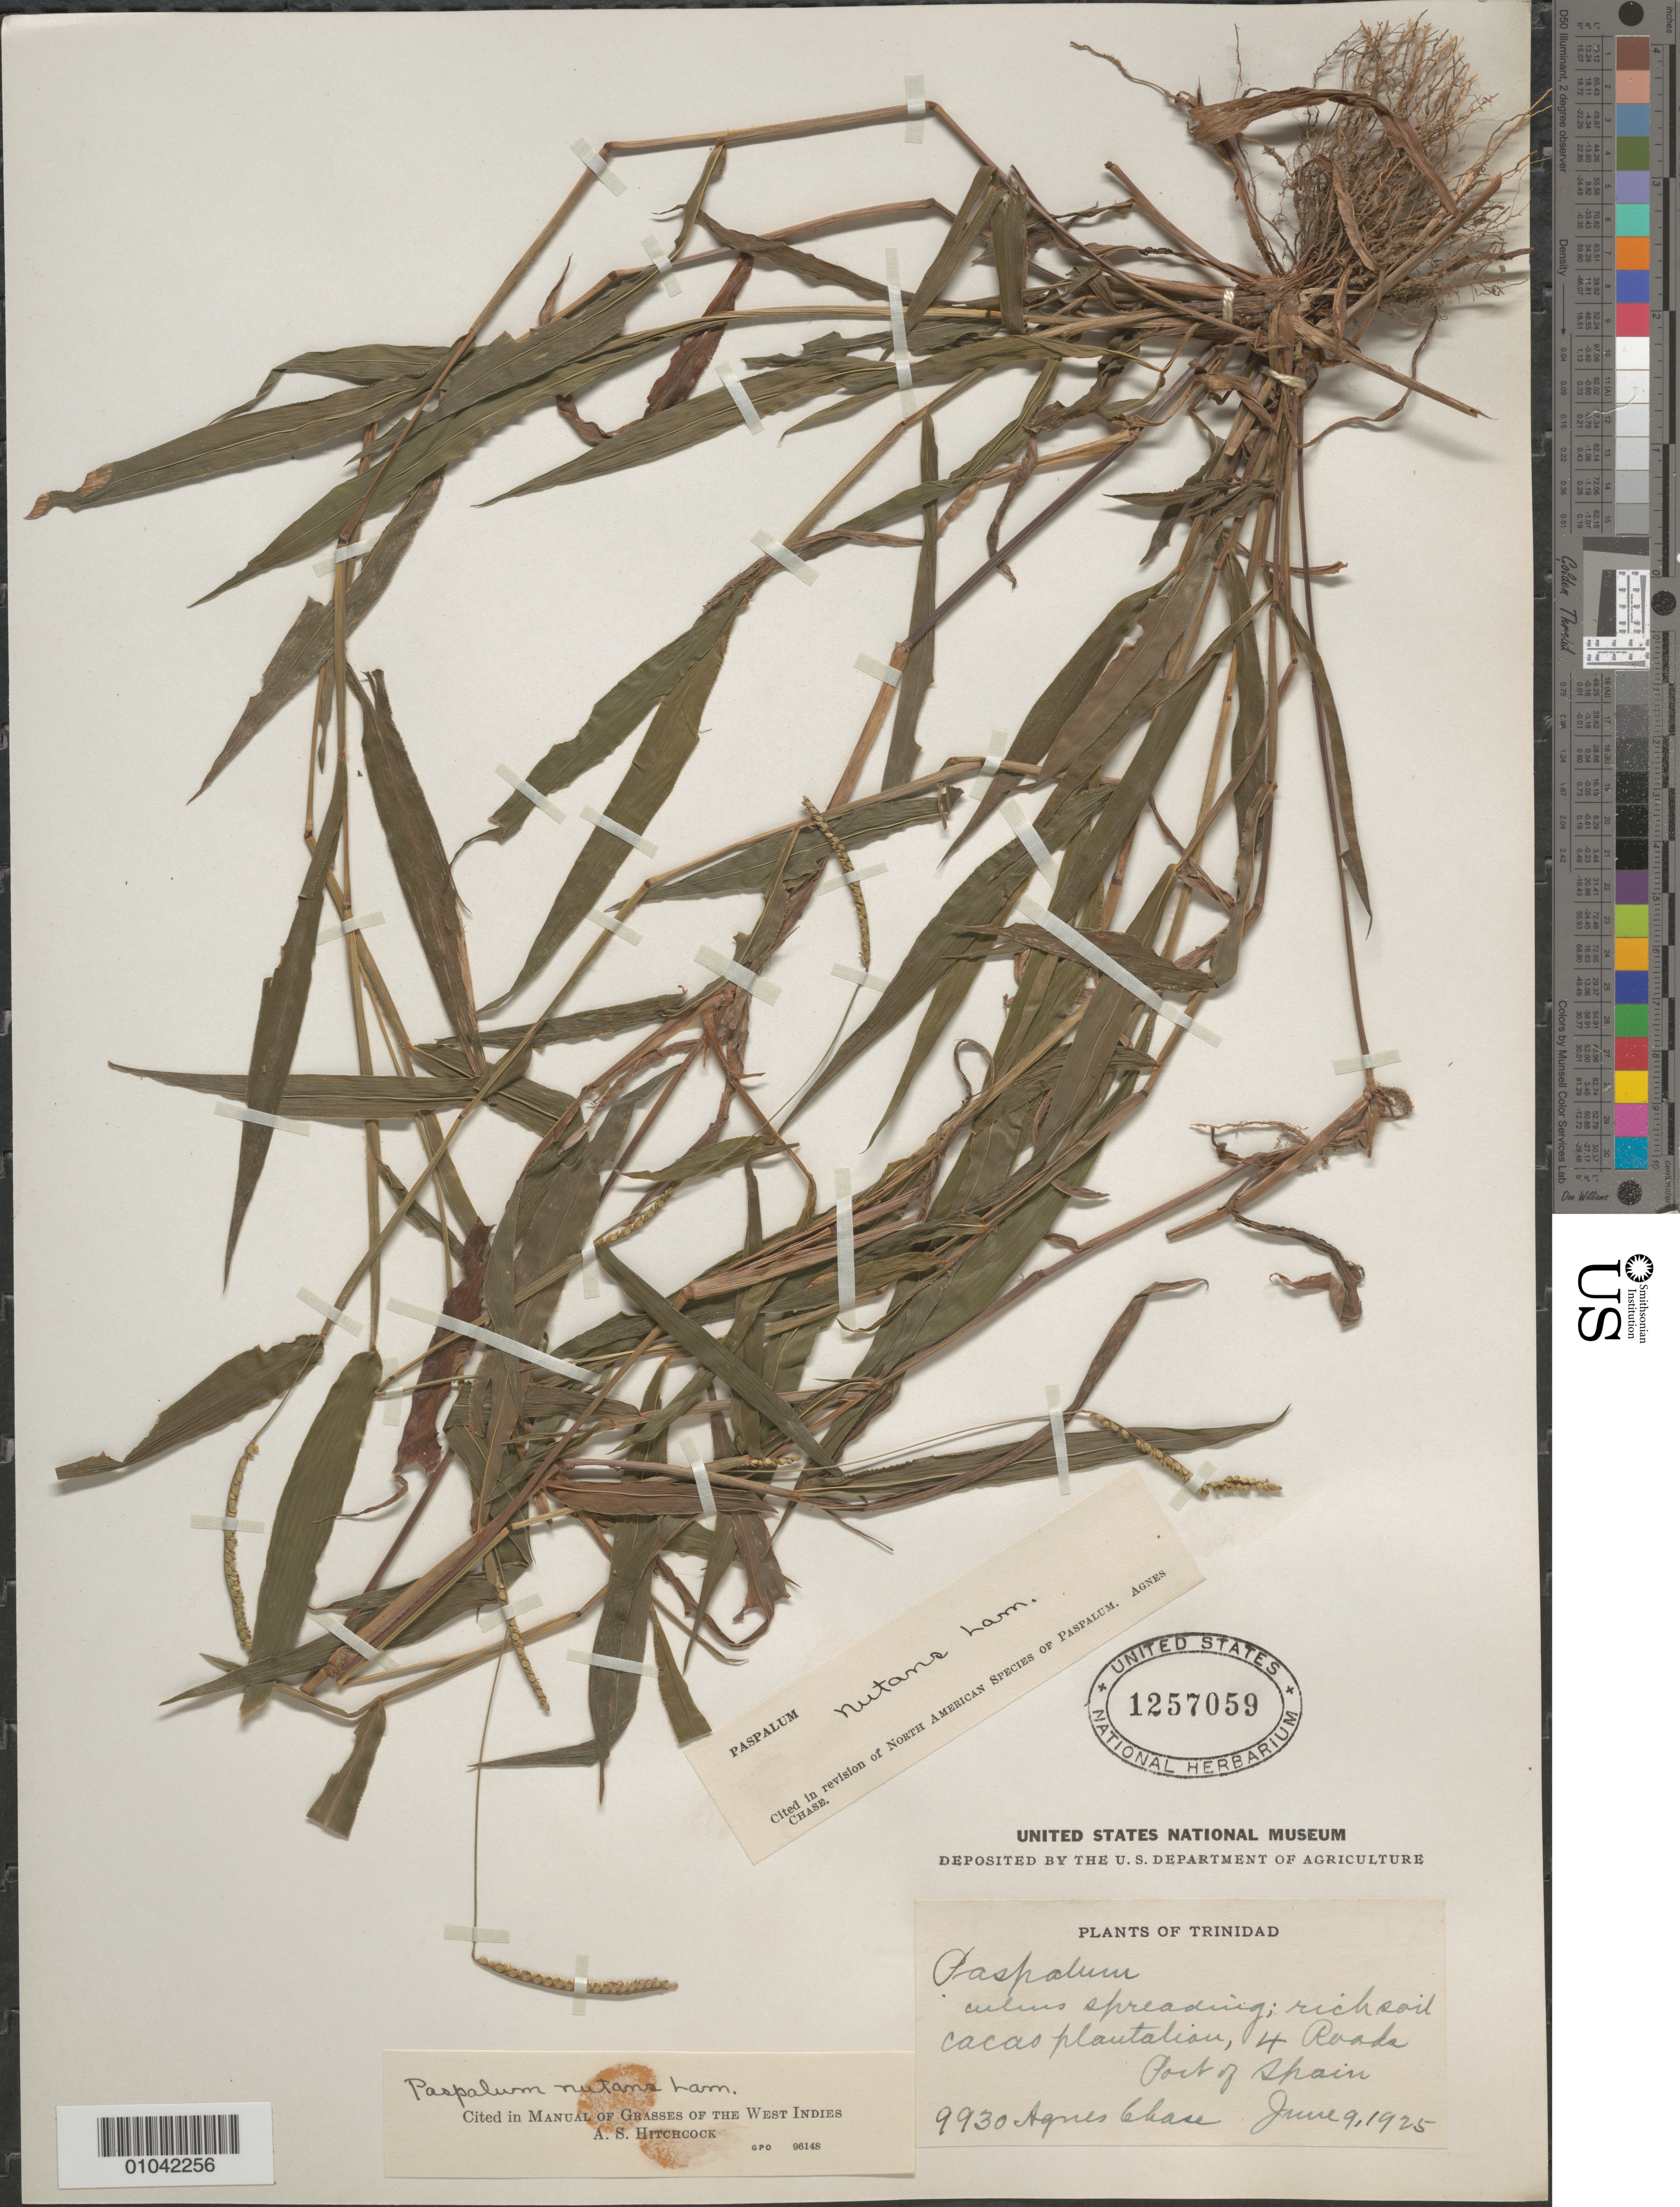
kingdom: Plantae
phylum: Tracheophyta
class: Liliopsida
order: Poales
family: Poaceae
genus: Paspalum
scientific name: Paspalum nutans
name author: Lam.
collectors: A. Chase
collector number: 9930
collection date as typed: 09 Jun 1925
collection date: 1925-06-09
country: Trinidad and Tobago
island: Trinidad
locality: Port of Spain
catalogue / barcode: US 1257059